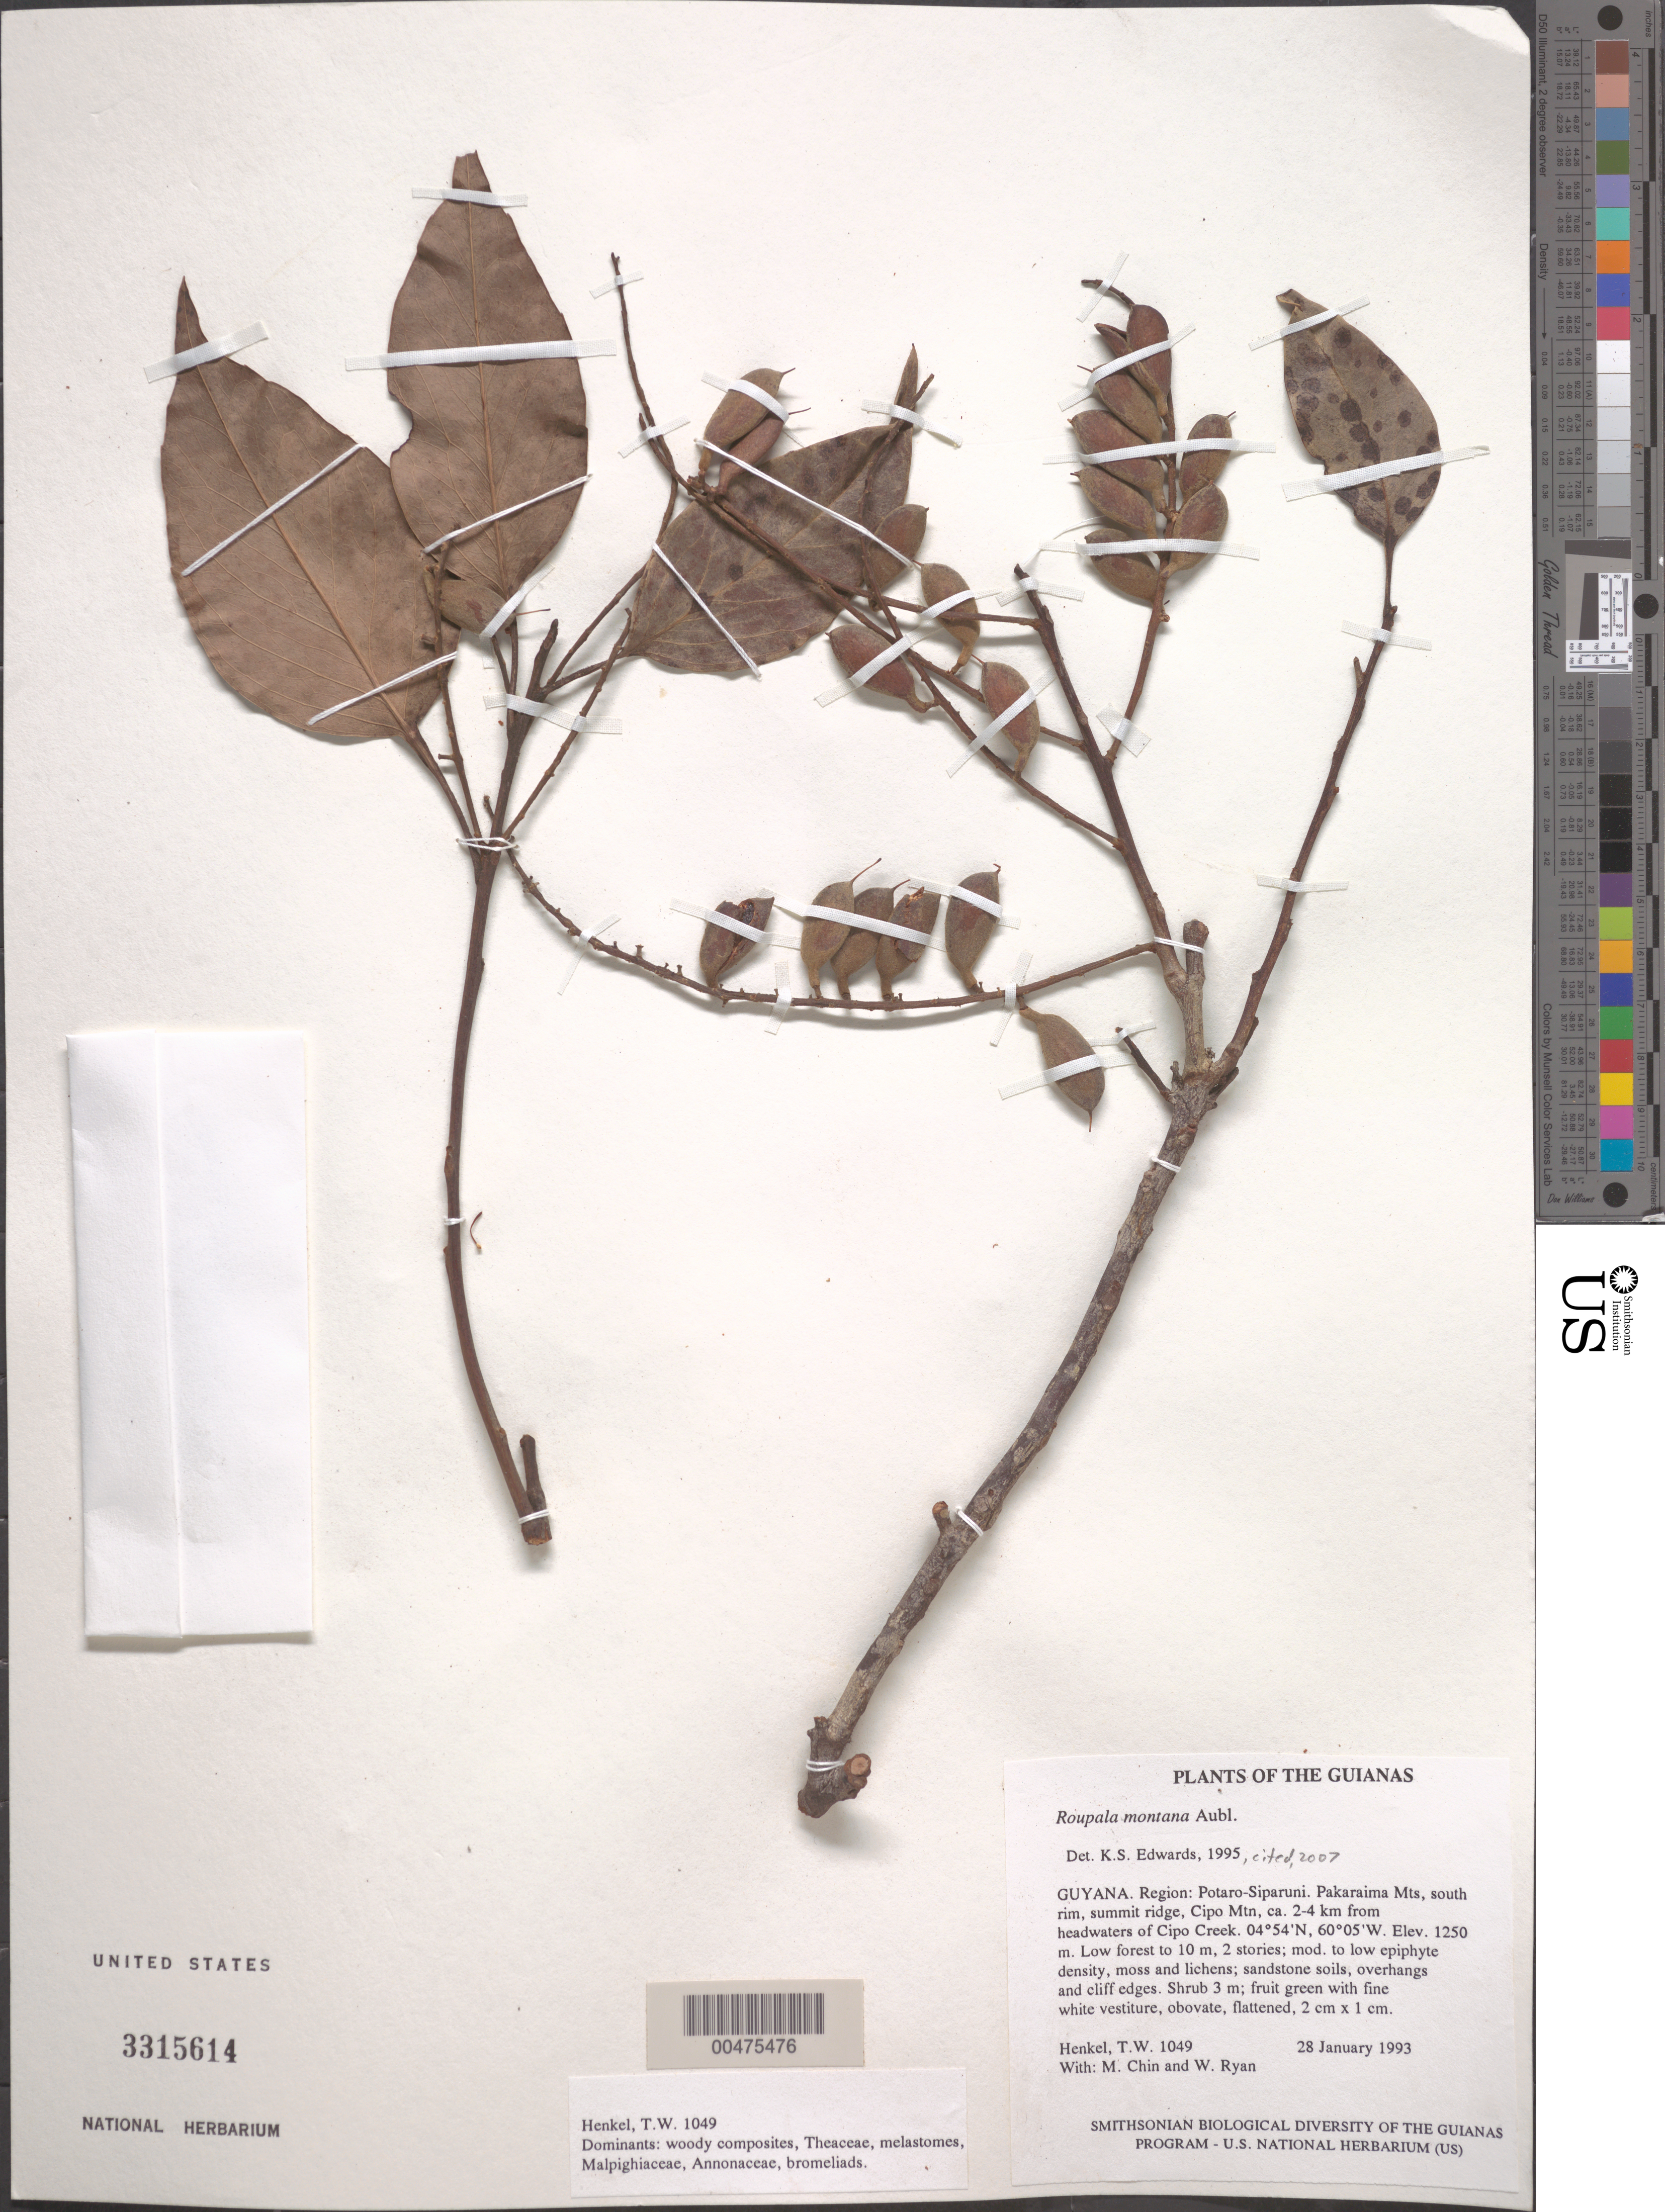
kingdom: Plantae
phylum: Tracheophyta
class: Magnoliopsida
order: Proteales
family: Proteaceae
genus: Roupala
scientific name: Roupala montana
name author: Aubl.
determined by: Edwards, K. S.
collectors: T. Henkel, M. Chin & W. Ryan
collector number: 1049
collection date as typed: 28 January 1993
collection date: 1993-01-28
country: Guyana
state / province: Potaro-Siparuni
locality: Pakaraima Mts, S rim, summit ridge, Cipo Mt, ±2-4 km from headwaters of Cipo Creek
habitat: Low forest to 10 m, 2 stories; sandstone soils, overhangs and cliff edges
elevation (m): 1250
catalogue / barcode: US 3315614